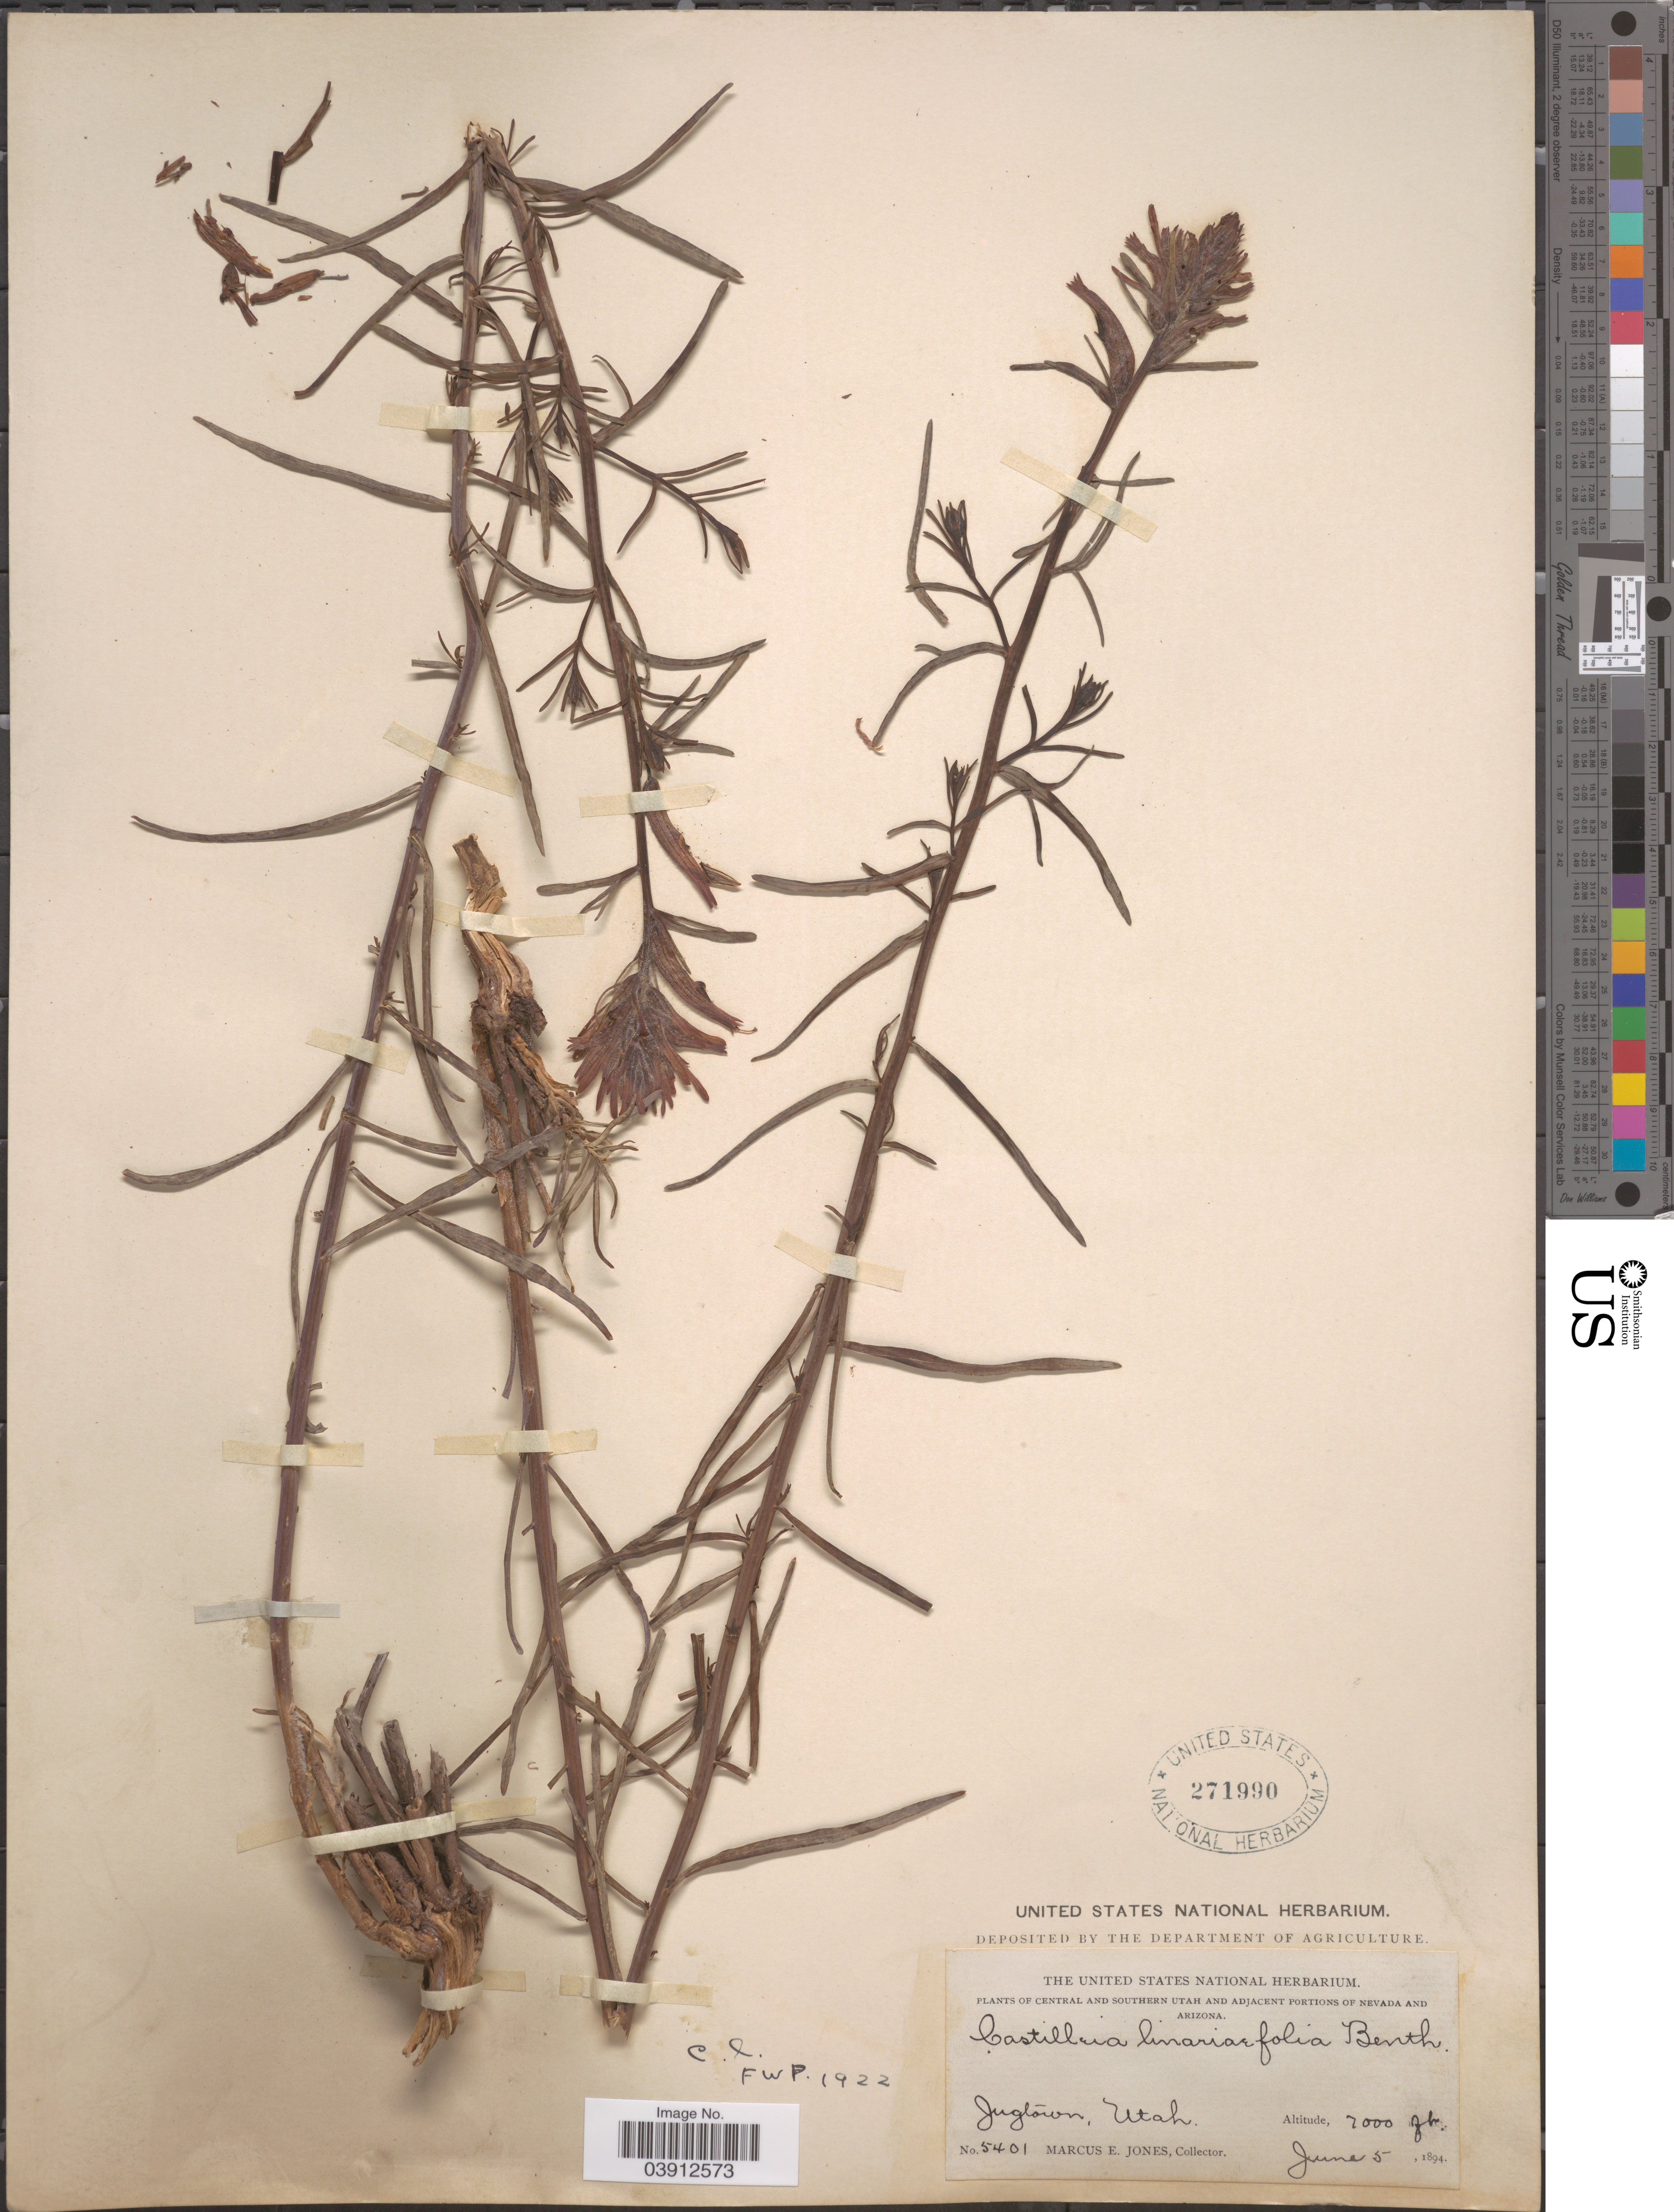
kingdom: Plantae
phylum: Tracheophyta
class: Magnoliopsida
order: Lamiales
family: Orobanchaceae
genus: Castilleja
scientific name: Castilleja linariifolia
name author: Benth.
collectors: M. E. Jones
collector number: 5401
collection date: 1894-06-05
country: United States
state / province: Utah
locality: Central and Southern Utah. Jugtown.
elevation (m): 2134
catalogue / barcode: US 271990